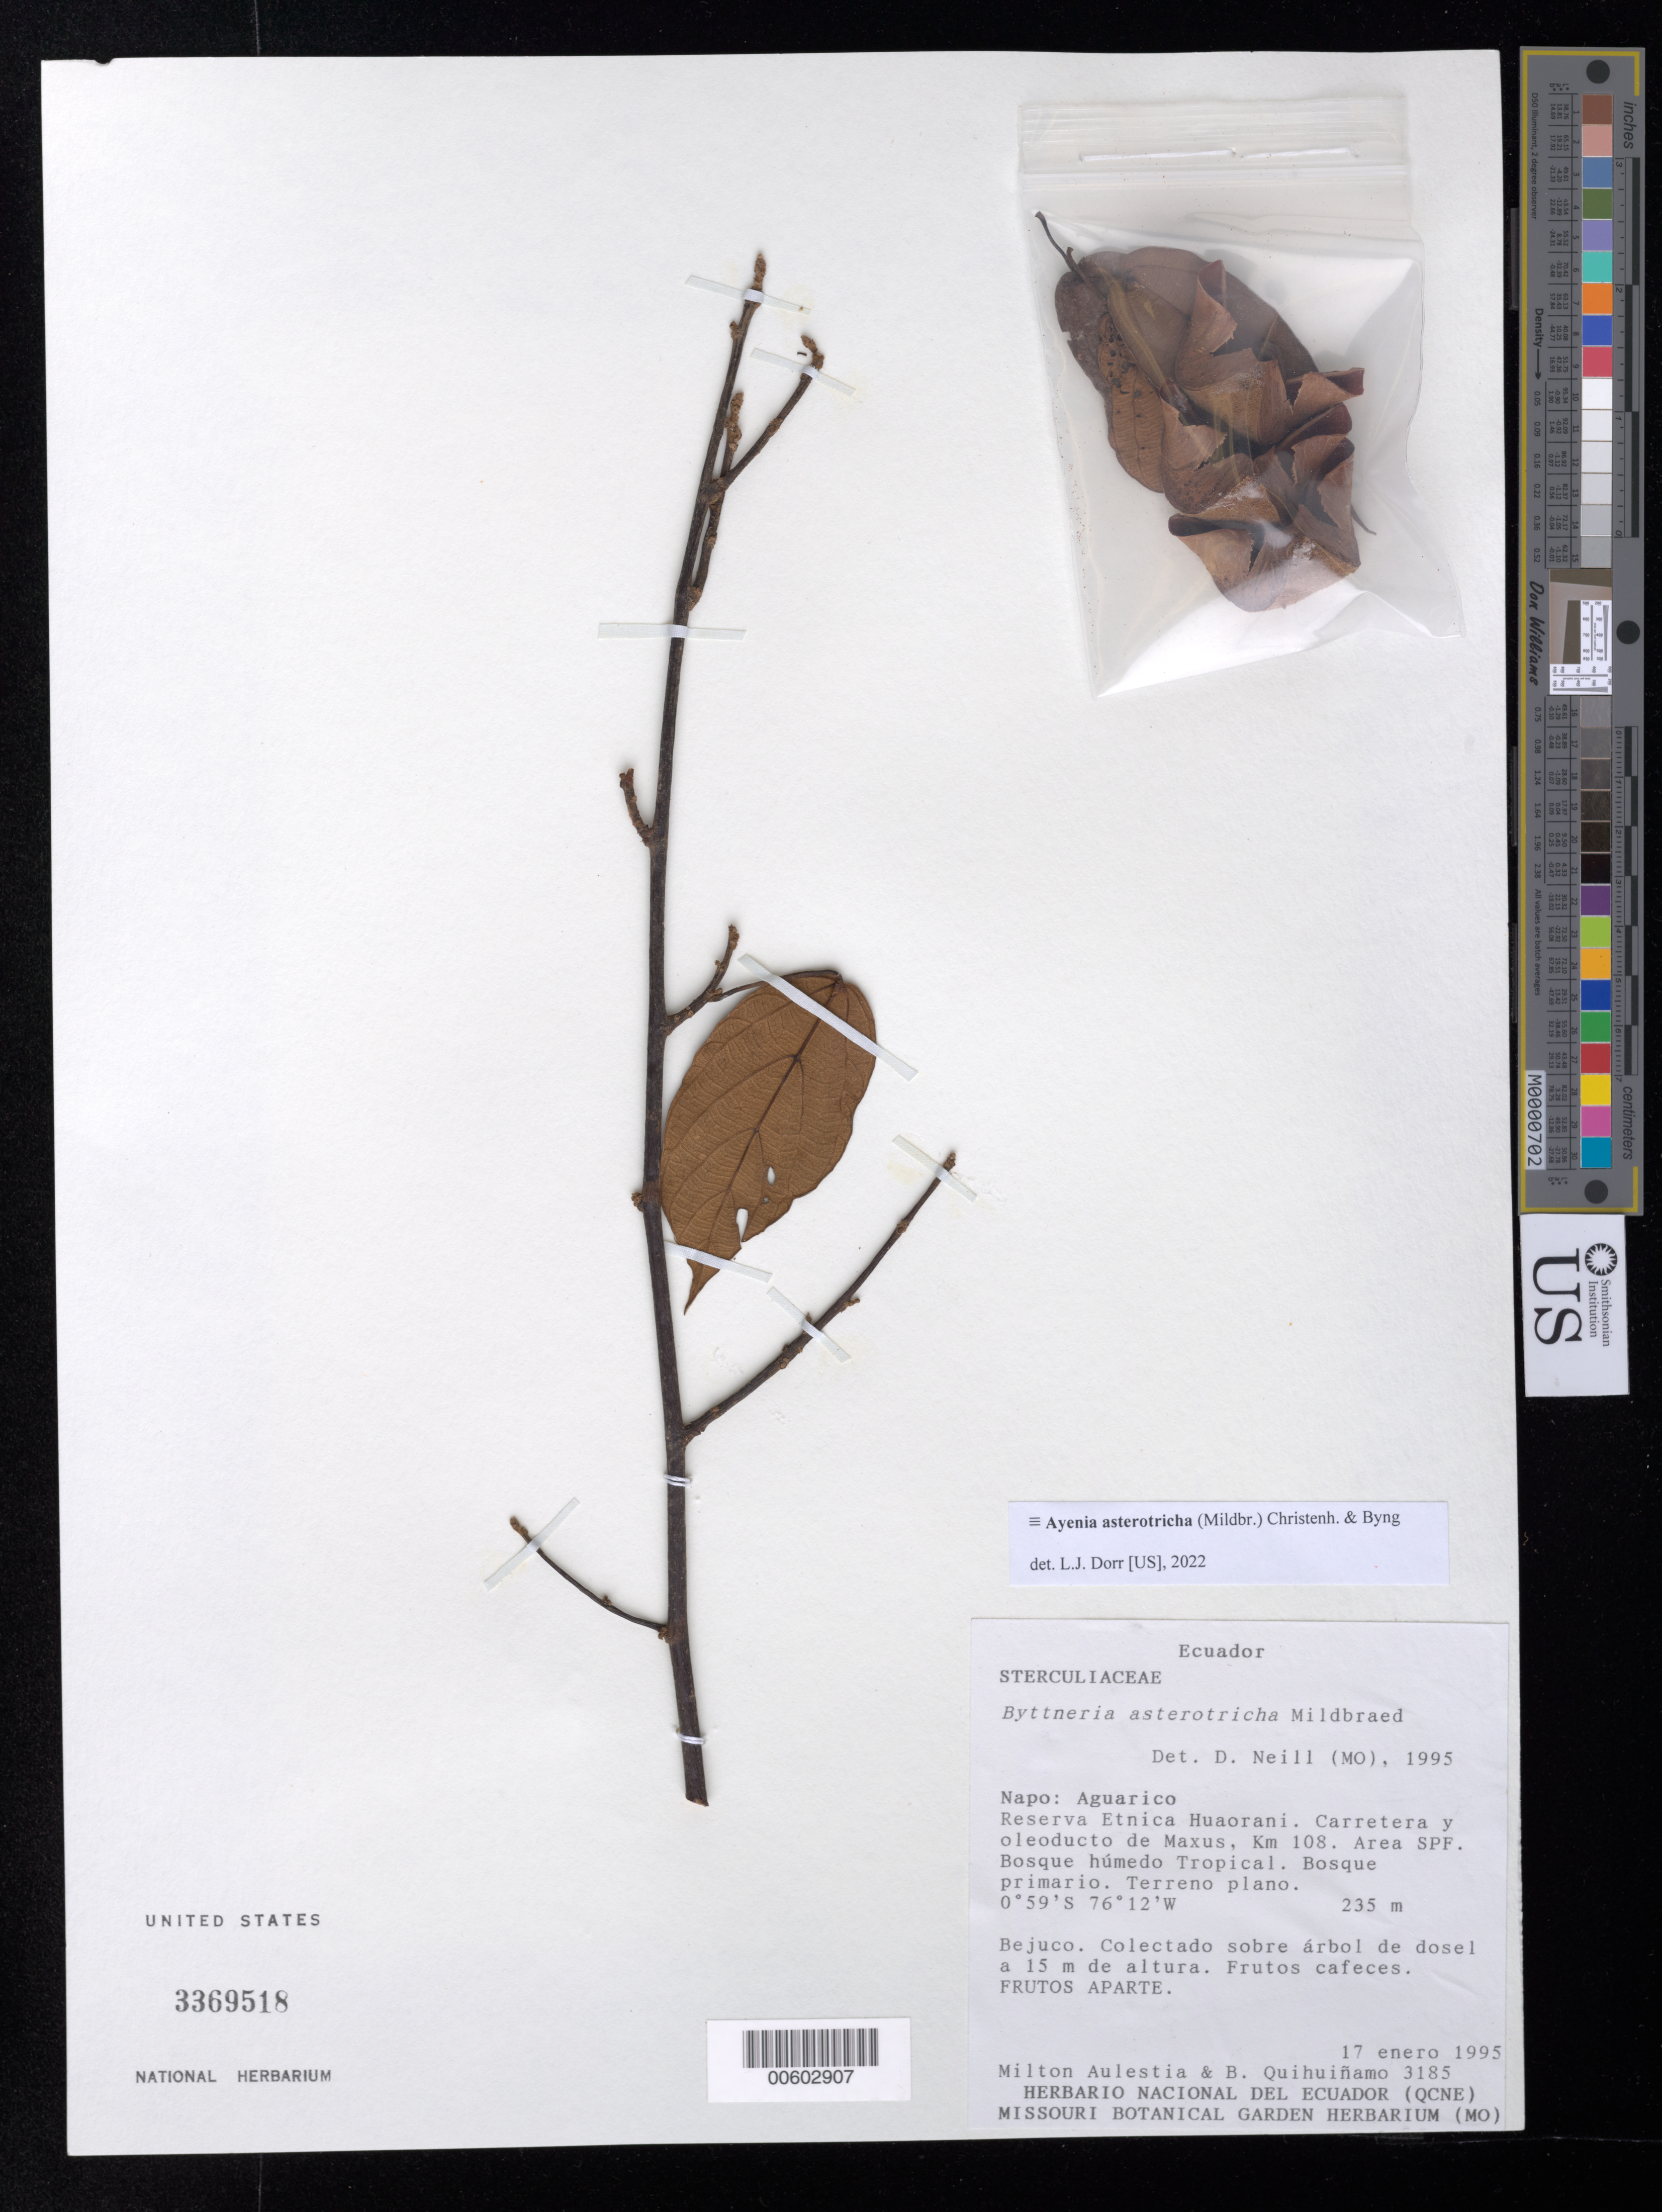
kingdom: Plantae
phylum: Tracheophyta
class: Magnoliopsida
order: Malvales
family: Malvaceae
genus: Ayenia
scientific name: Ayenia asterotricha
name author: (Mildbr.) Christenh. & Byng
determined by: Dorr, L. J., (BOT), Smithsonian Institution - National Museum of Natural History (UNITED STATES)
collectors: M. Aulestia & B. Quihuiñamo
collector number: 3185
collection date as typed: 17 Jan 1995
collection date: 1995-01-17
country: Ecuador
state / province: Napo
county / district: Aguarico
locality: AguaRico. Reserva Etnica Huaorani, Carretera y oleoducto de Maxus, km 108. Area SPF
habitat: Bosque húmedo tropical, bosque primario, terreno plano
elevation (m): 235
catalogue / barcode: US 3369518